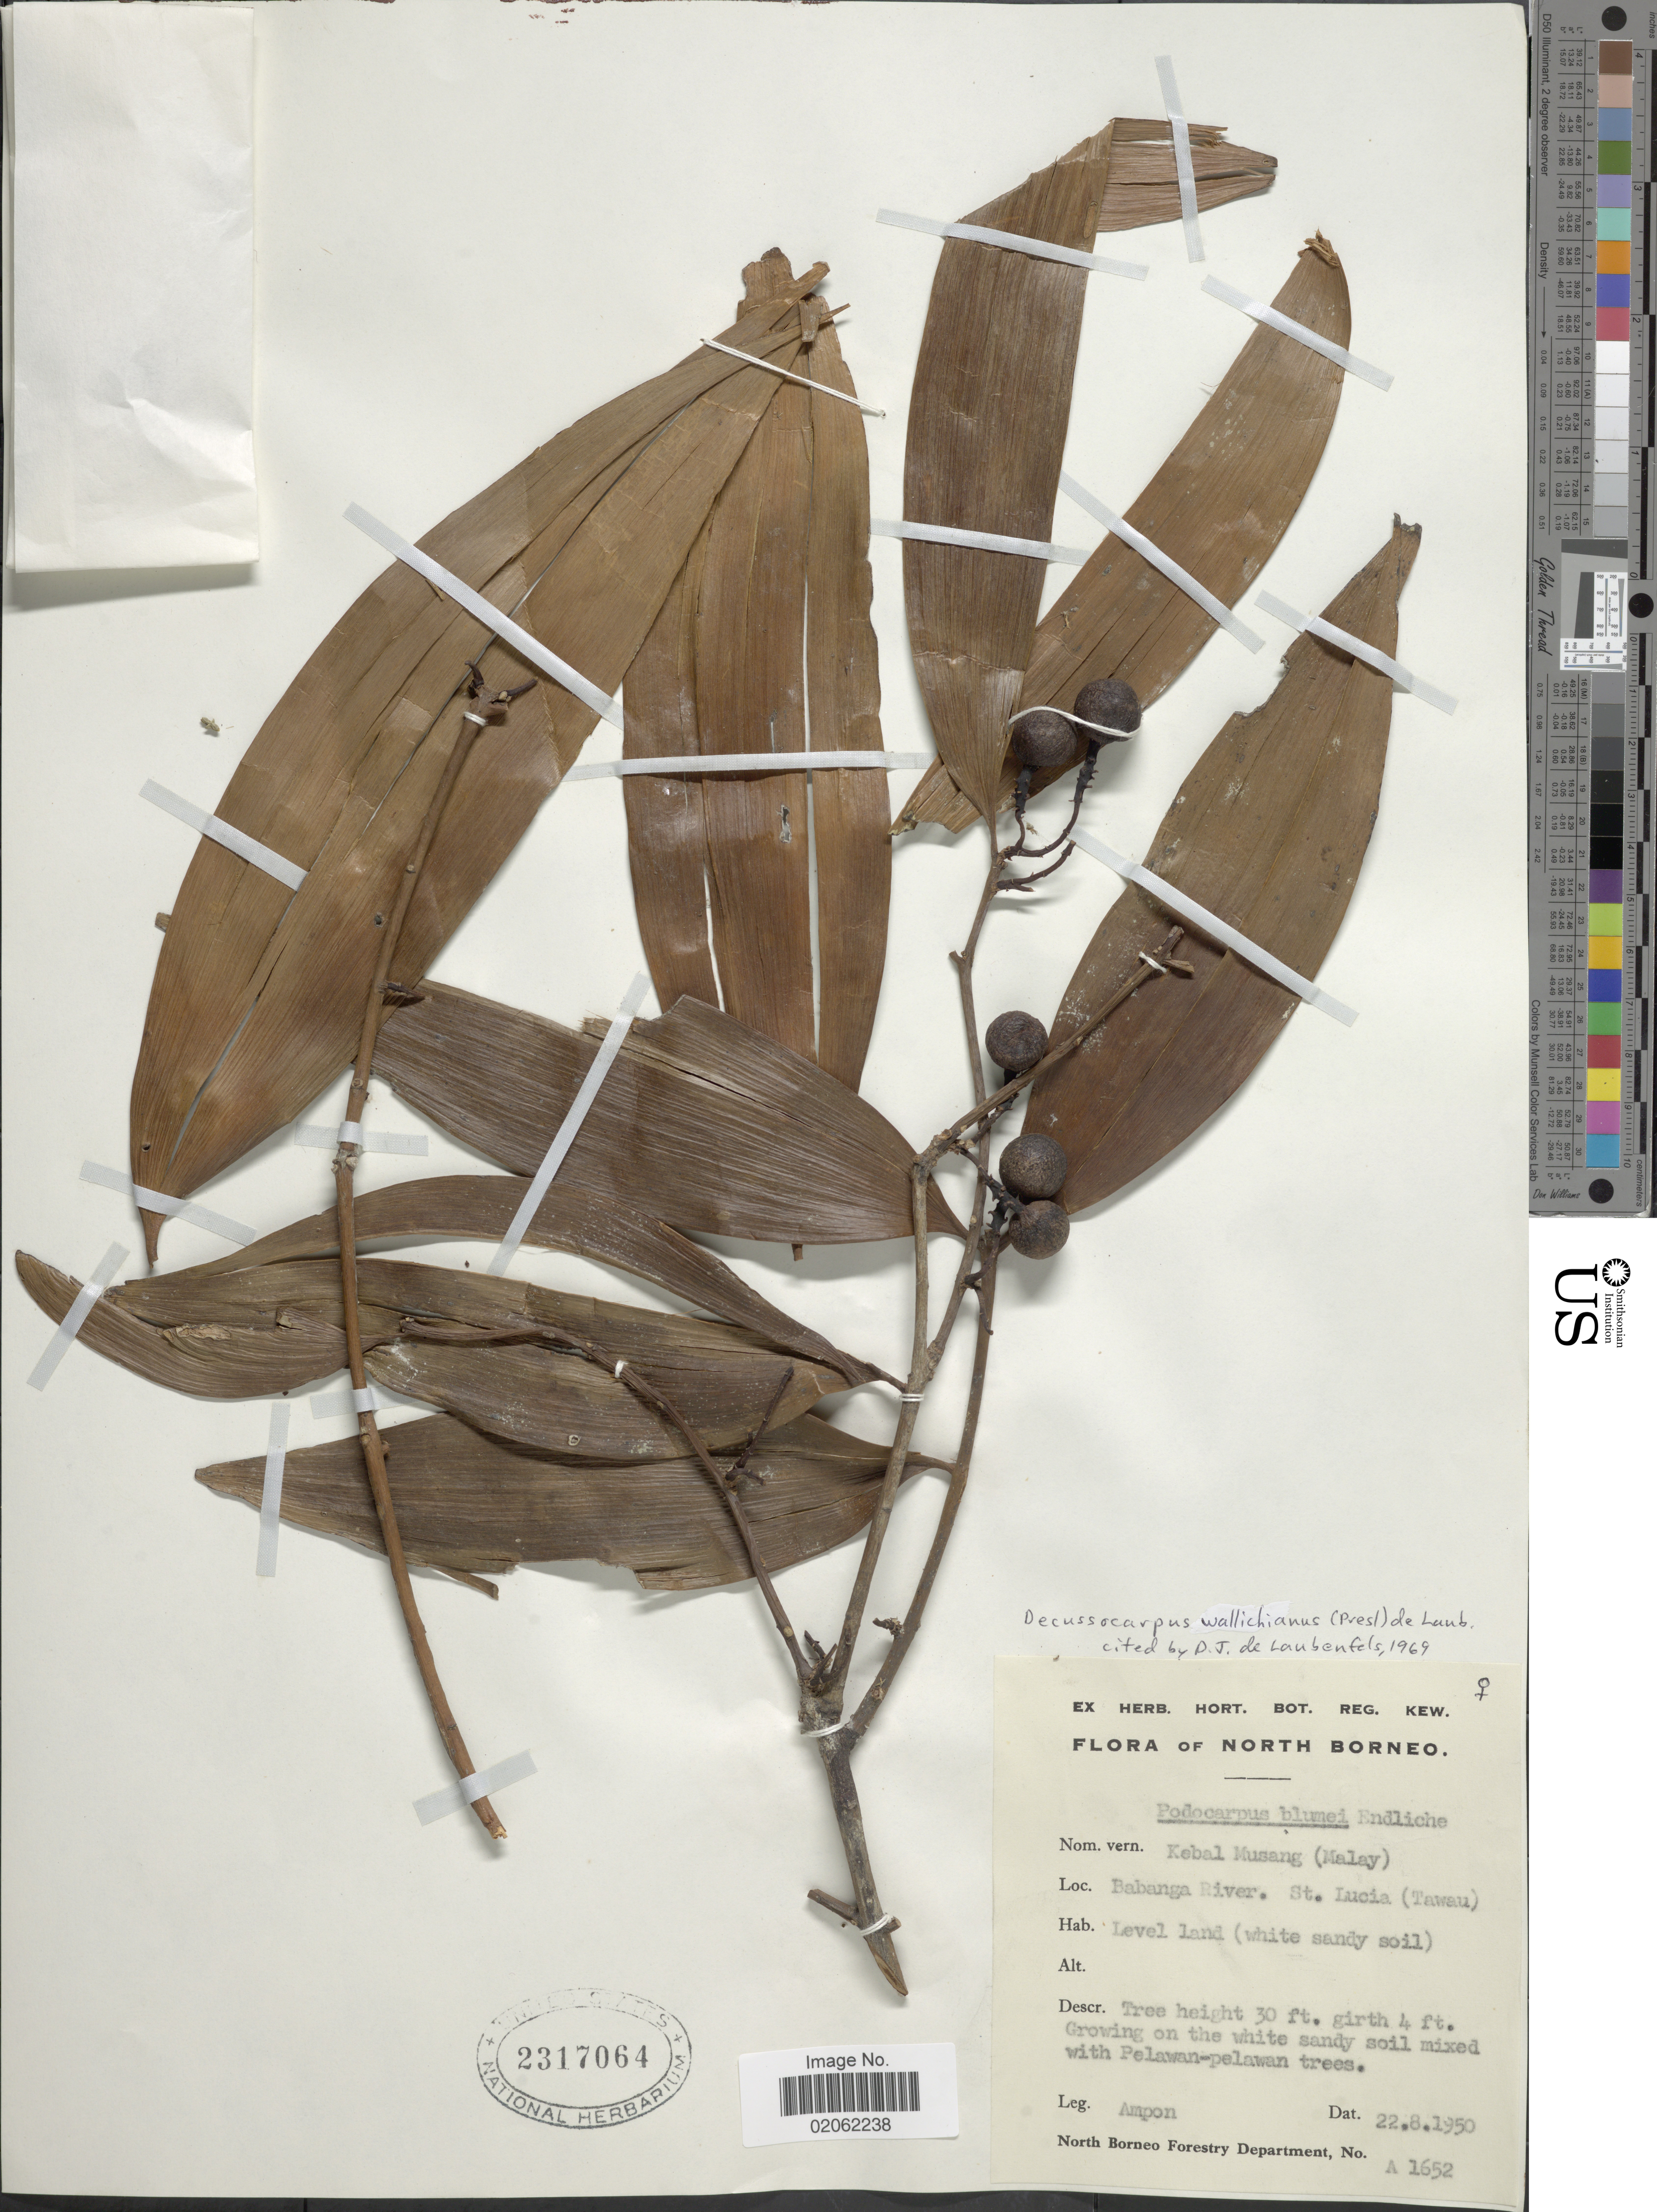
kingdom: Plantae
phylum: Tracheophyta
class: Pinopsida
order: Pinales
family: Podocarpaceae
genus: Decussocarpus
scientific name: Decussocarpus wallichianus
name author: (C. Presl) de Laub.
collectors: Ampon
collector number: A 1652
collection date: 1950-08-22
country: Malaysia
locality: North Borneo, Babanga River St Lucia (Tawau)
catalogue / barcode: US 2317064